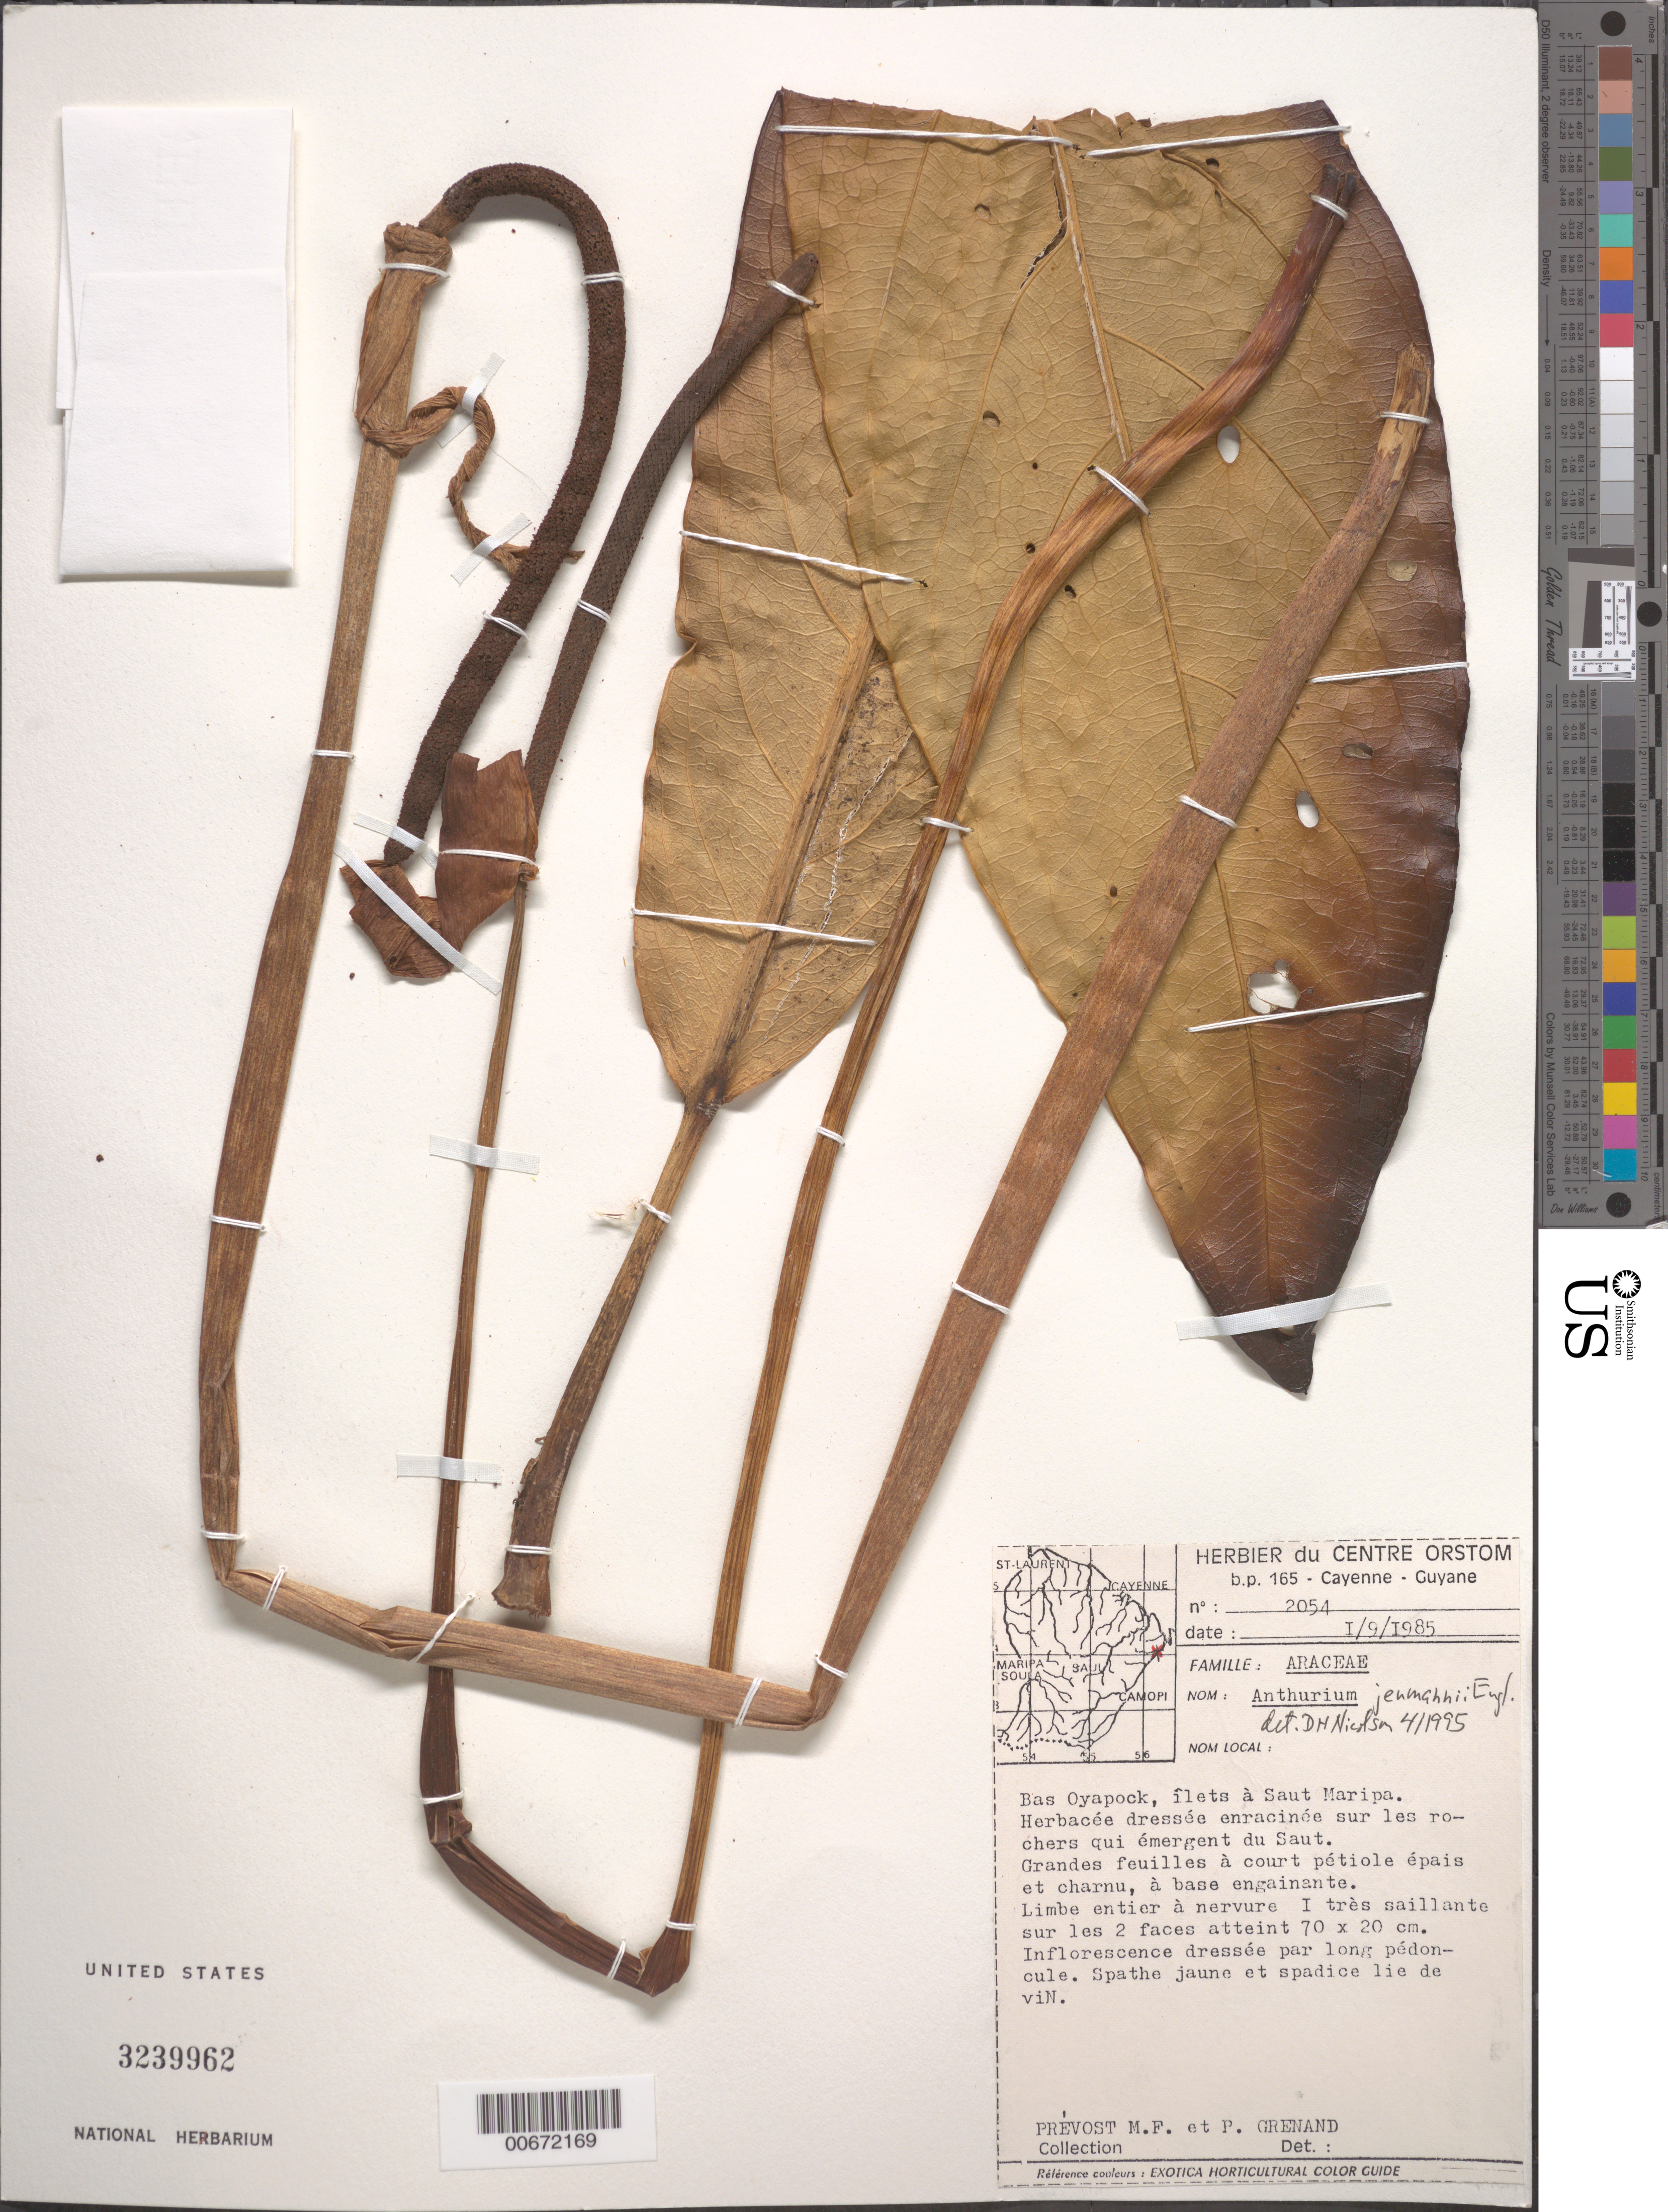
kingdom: Plantae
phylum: Tracheophyta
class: Liliopsida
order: Alismatales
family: Araceae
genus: Anthurium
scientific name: Anthurium jenmanii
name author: Engl.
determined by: Nicolson, Dan H.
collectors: M.-F. Prévost & P. Grenand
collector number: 2054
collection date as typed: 9-Jan-85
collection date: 1985-01-09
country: French Guiana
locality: Bas Oyapock, îlets à Saut Maripa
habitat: Rooted in rocks that come from Saut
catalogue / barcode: US 3239962